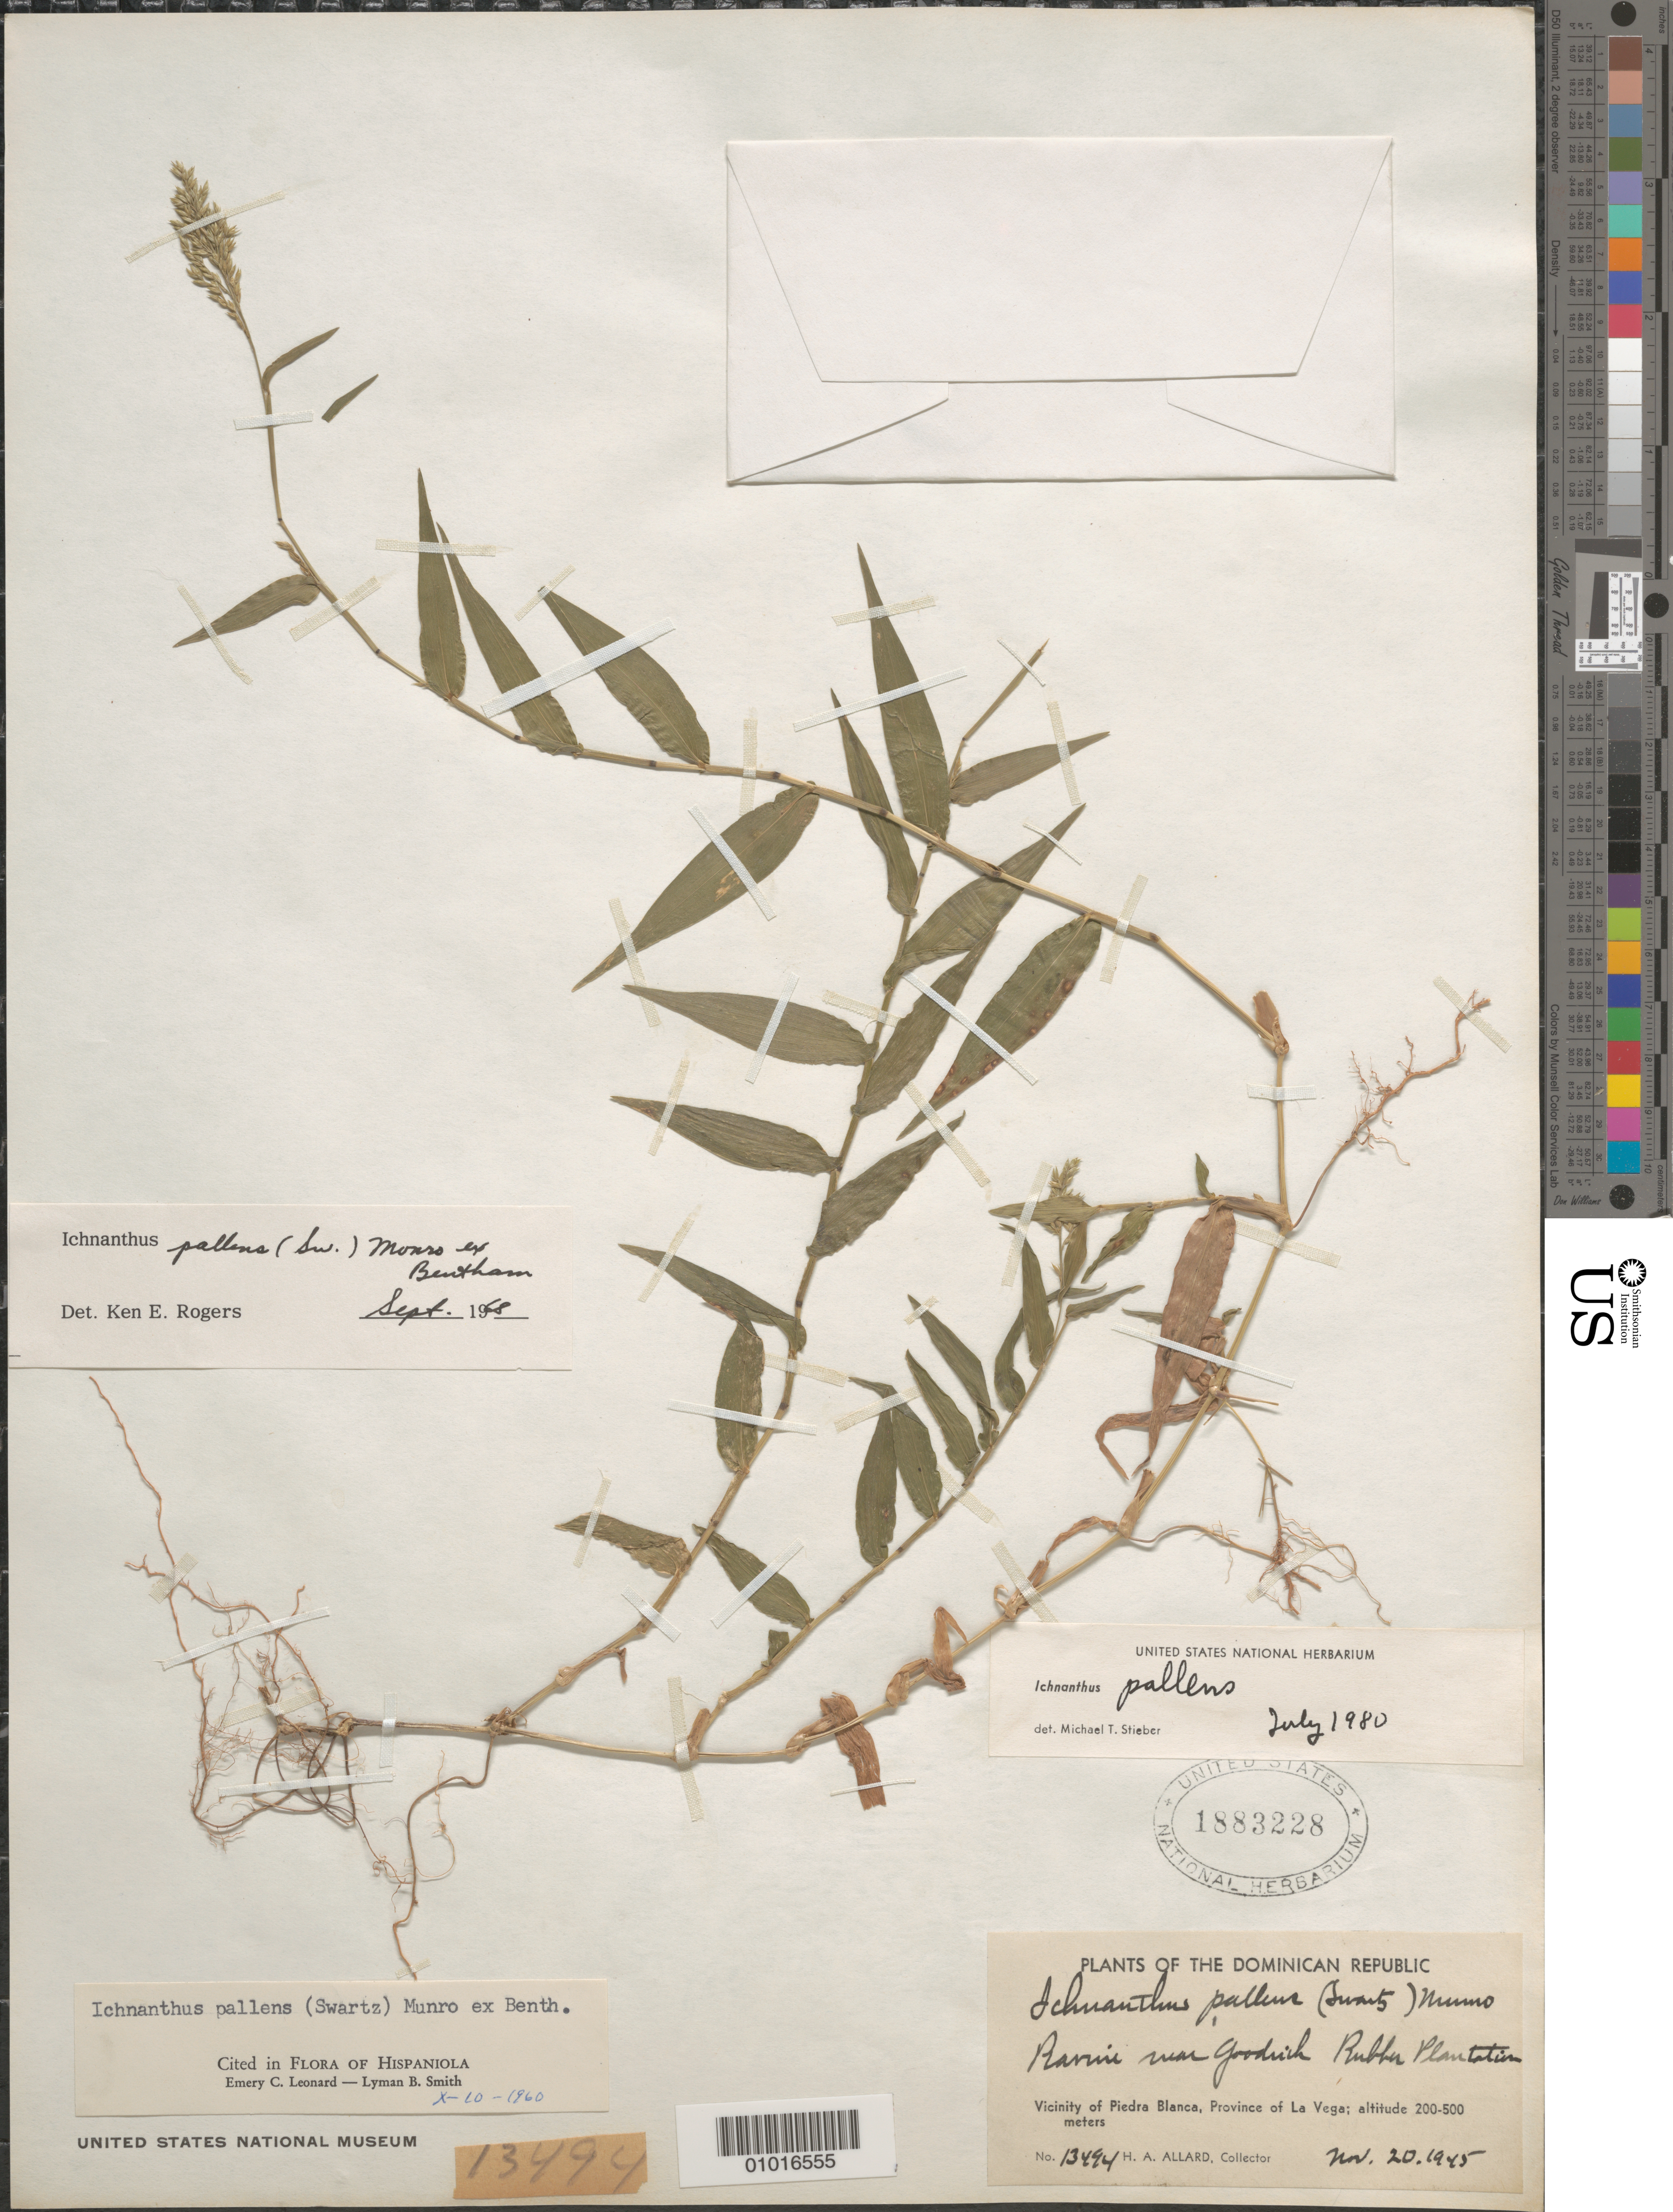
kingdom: Plantae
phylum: Tracheophyta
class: Liliopsida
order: Poales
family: Poaceae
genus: Ichnanthus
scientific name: Ichnanthus pallens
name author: (Sw.) Munro ex Benth.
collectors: H. A. Allard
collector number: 13494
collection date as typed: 20 Nov 1945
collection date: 1945-11-20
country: Dominican Republic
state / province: La Vega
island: Hispaniola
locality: Vicinity of Piedra Blanca, Ravine near Goodrich Rubber plantation.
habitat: ravine near plantation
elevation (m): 200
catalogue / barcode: US 1883228